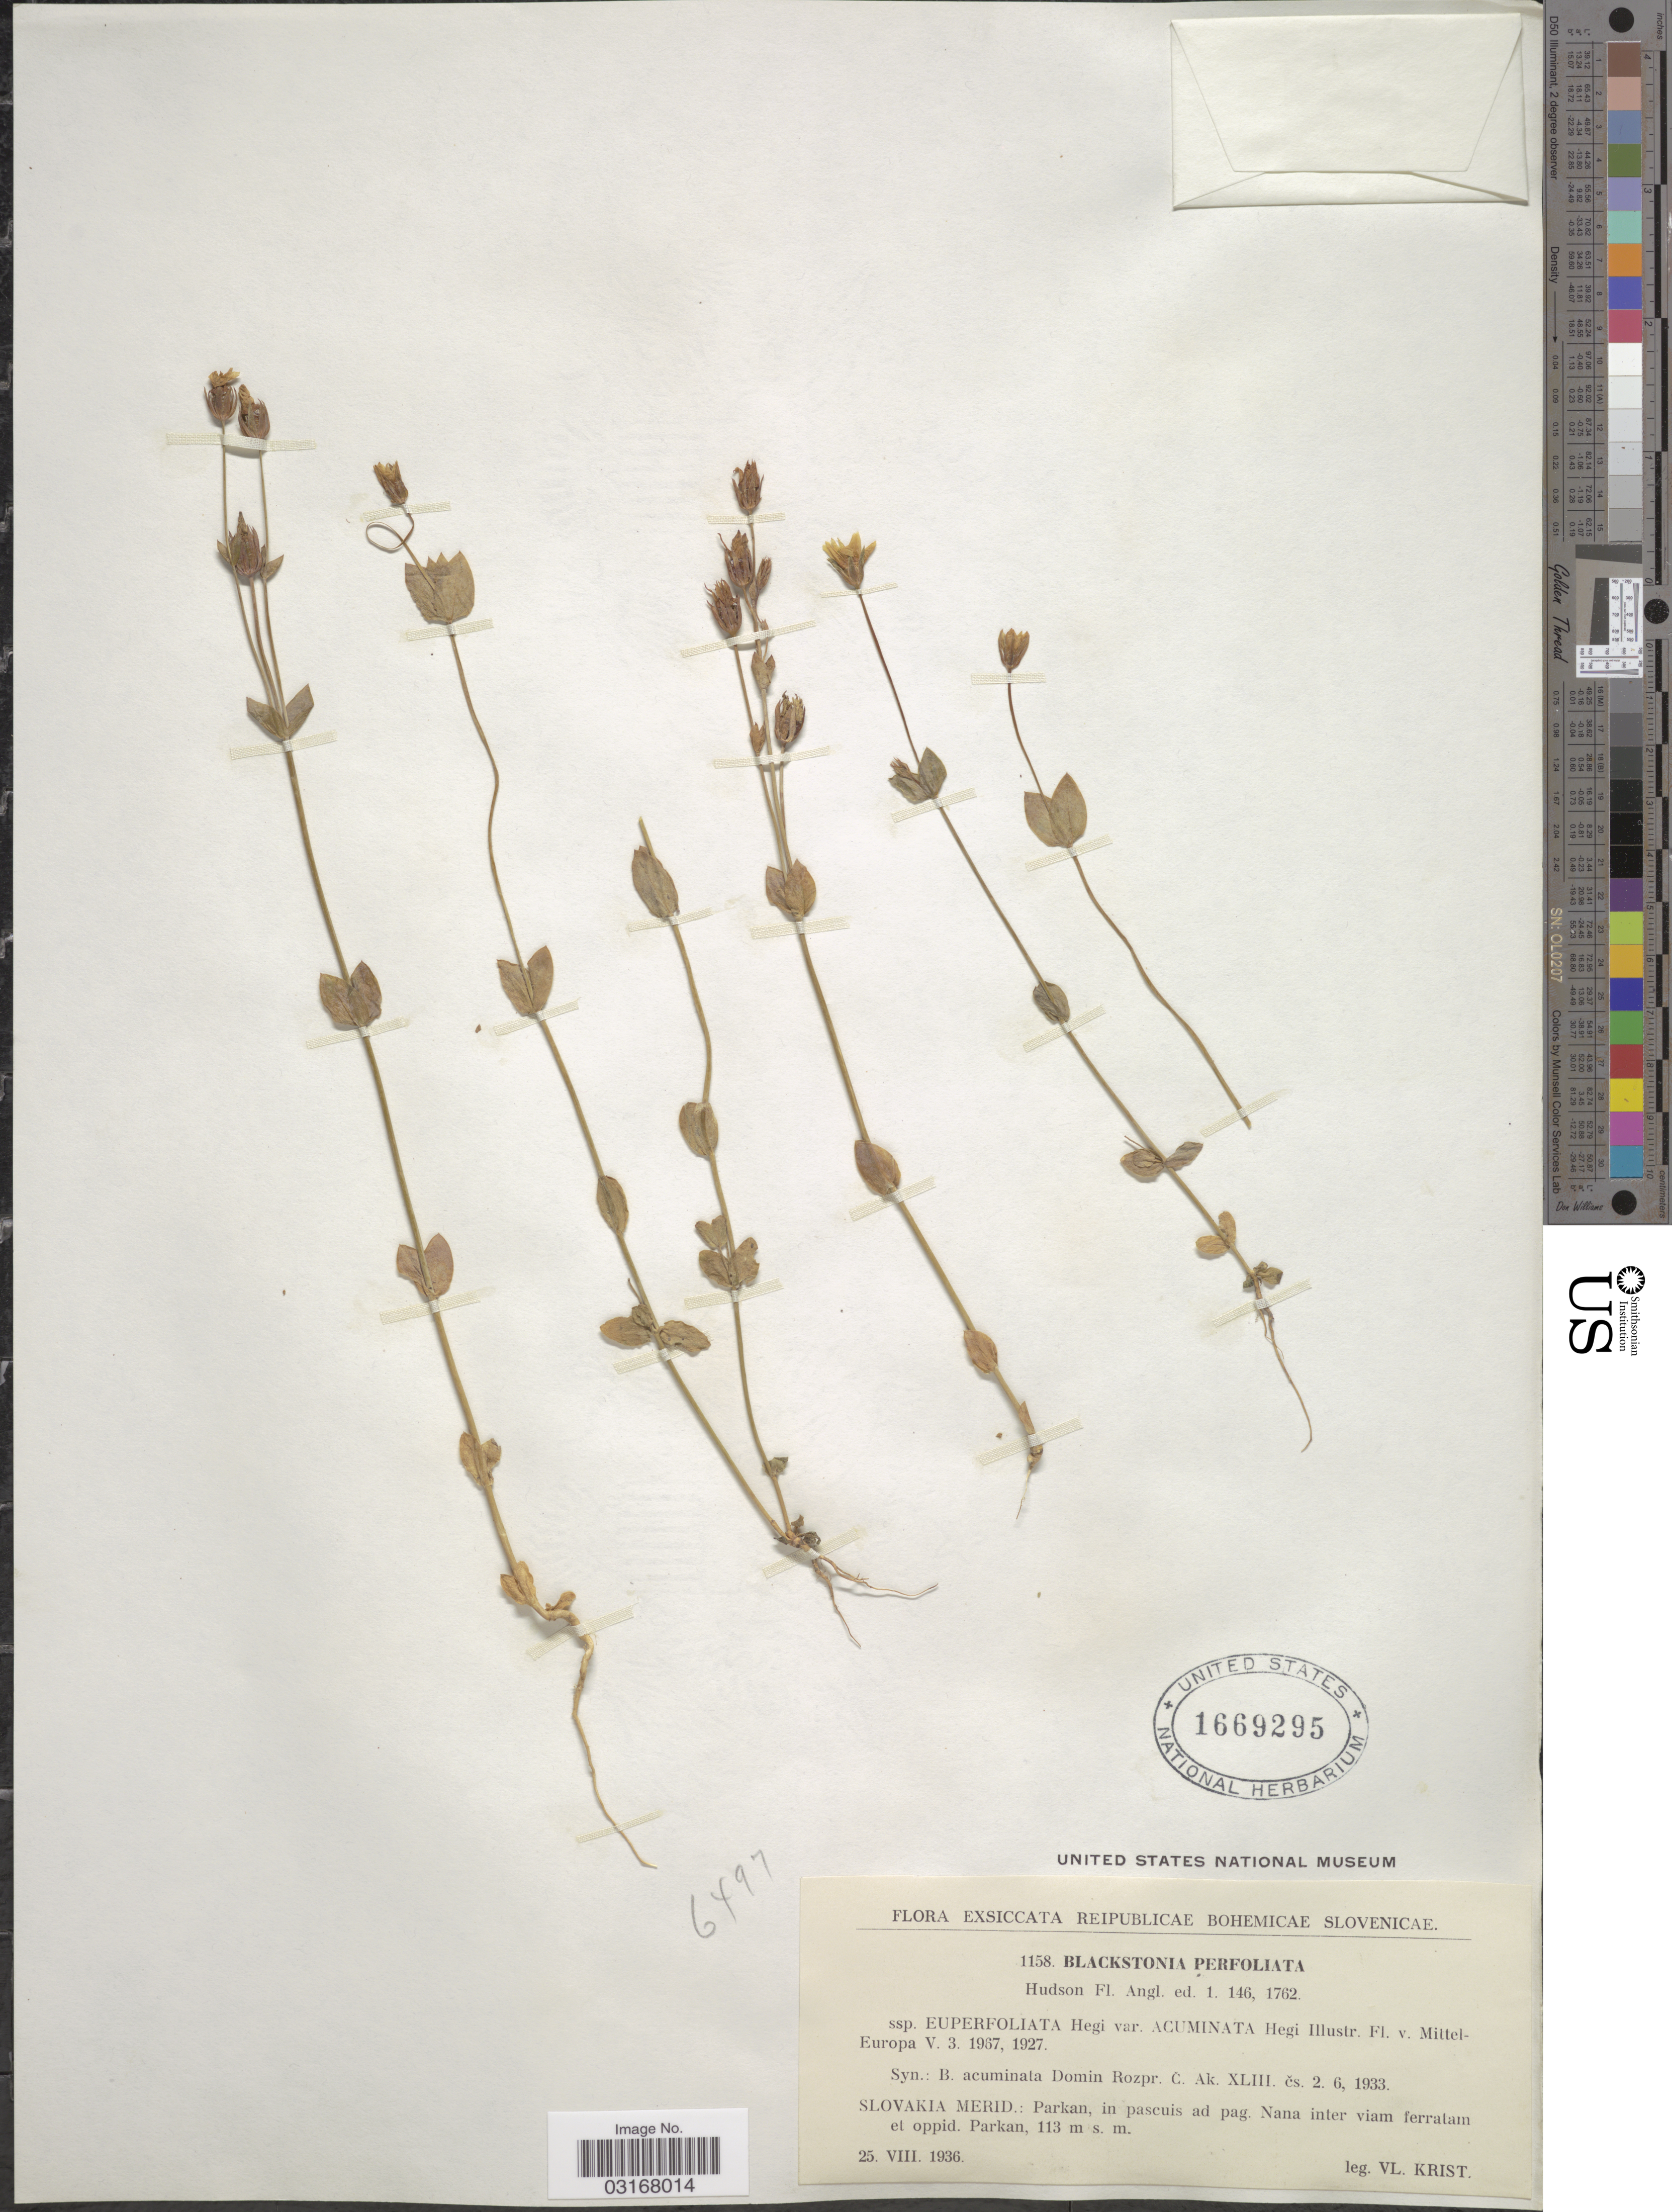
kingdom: Plantae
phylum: Tracheophyta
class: Magnoliopsida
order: Gentianales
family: Gentianaceae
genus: Chlora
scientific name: Chlora perfoliata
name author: (L.) L.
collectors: V. Krist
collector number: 1158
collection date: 1936-08-25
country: Slovakia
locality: Reipublicae Bohemicae Slovenicae. Slovakia Merid.: Parkan, in pascuis ad pag. Nana inter viam ferratam et oppid. Parkan.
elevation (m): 113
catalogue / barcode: US 1669295